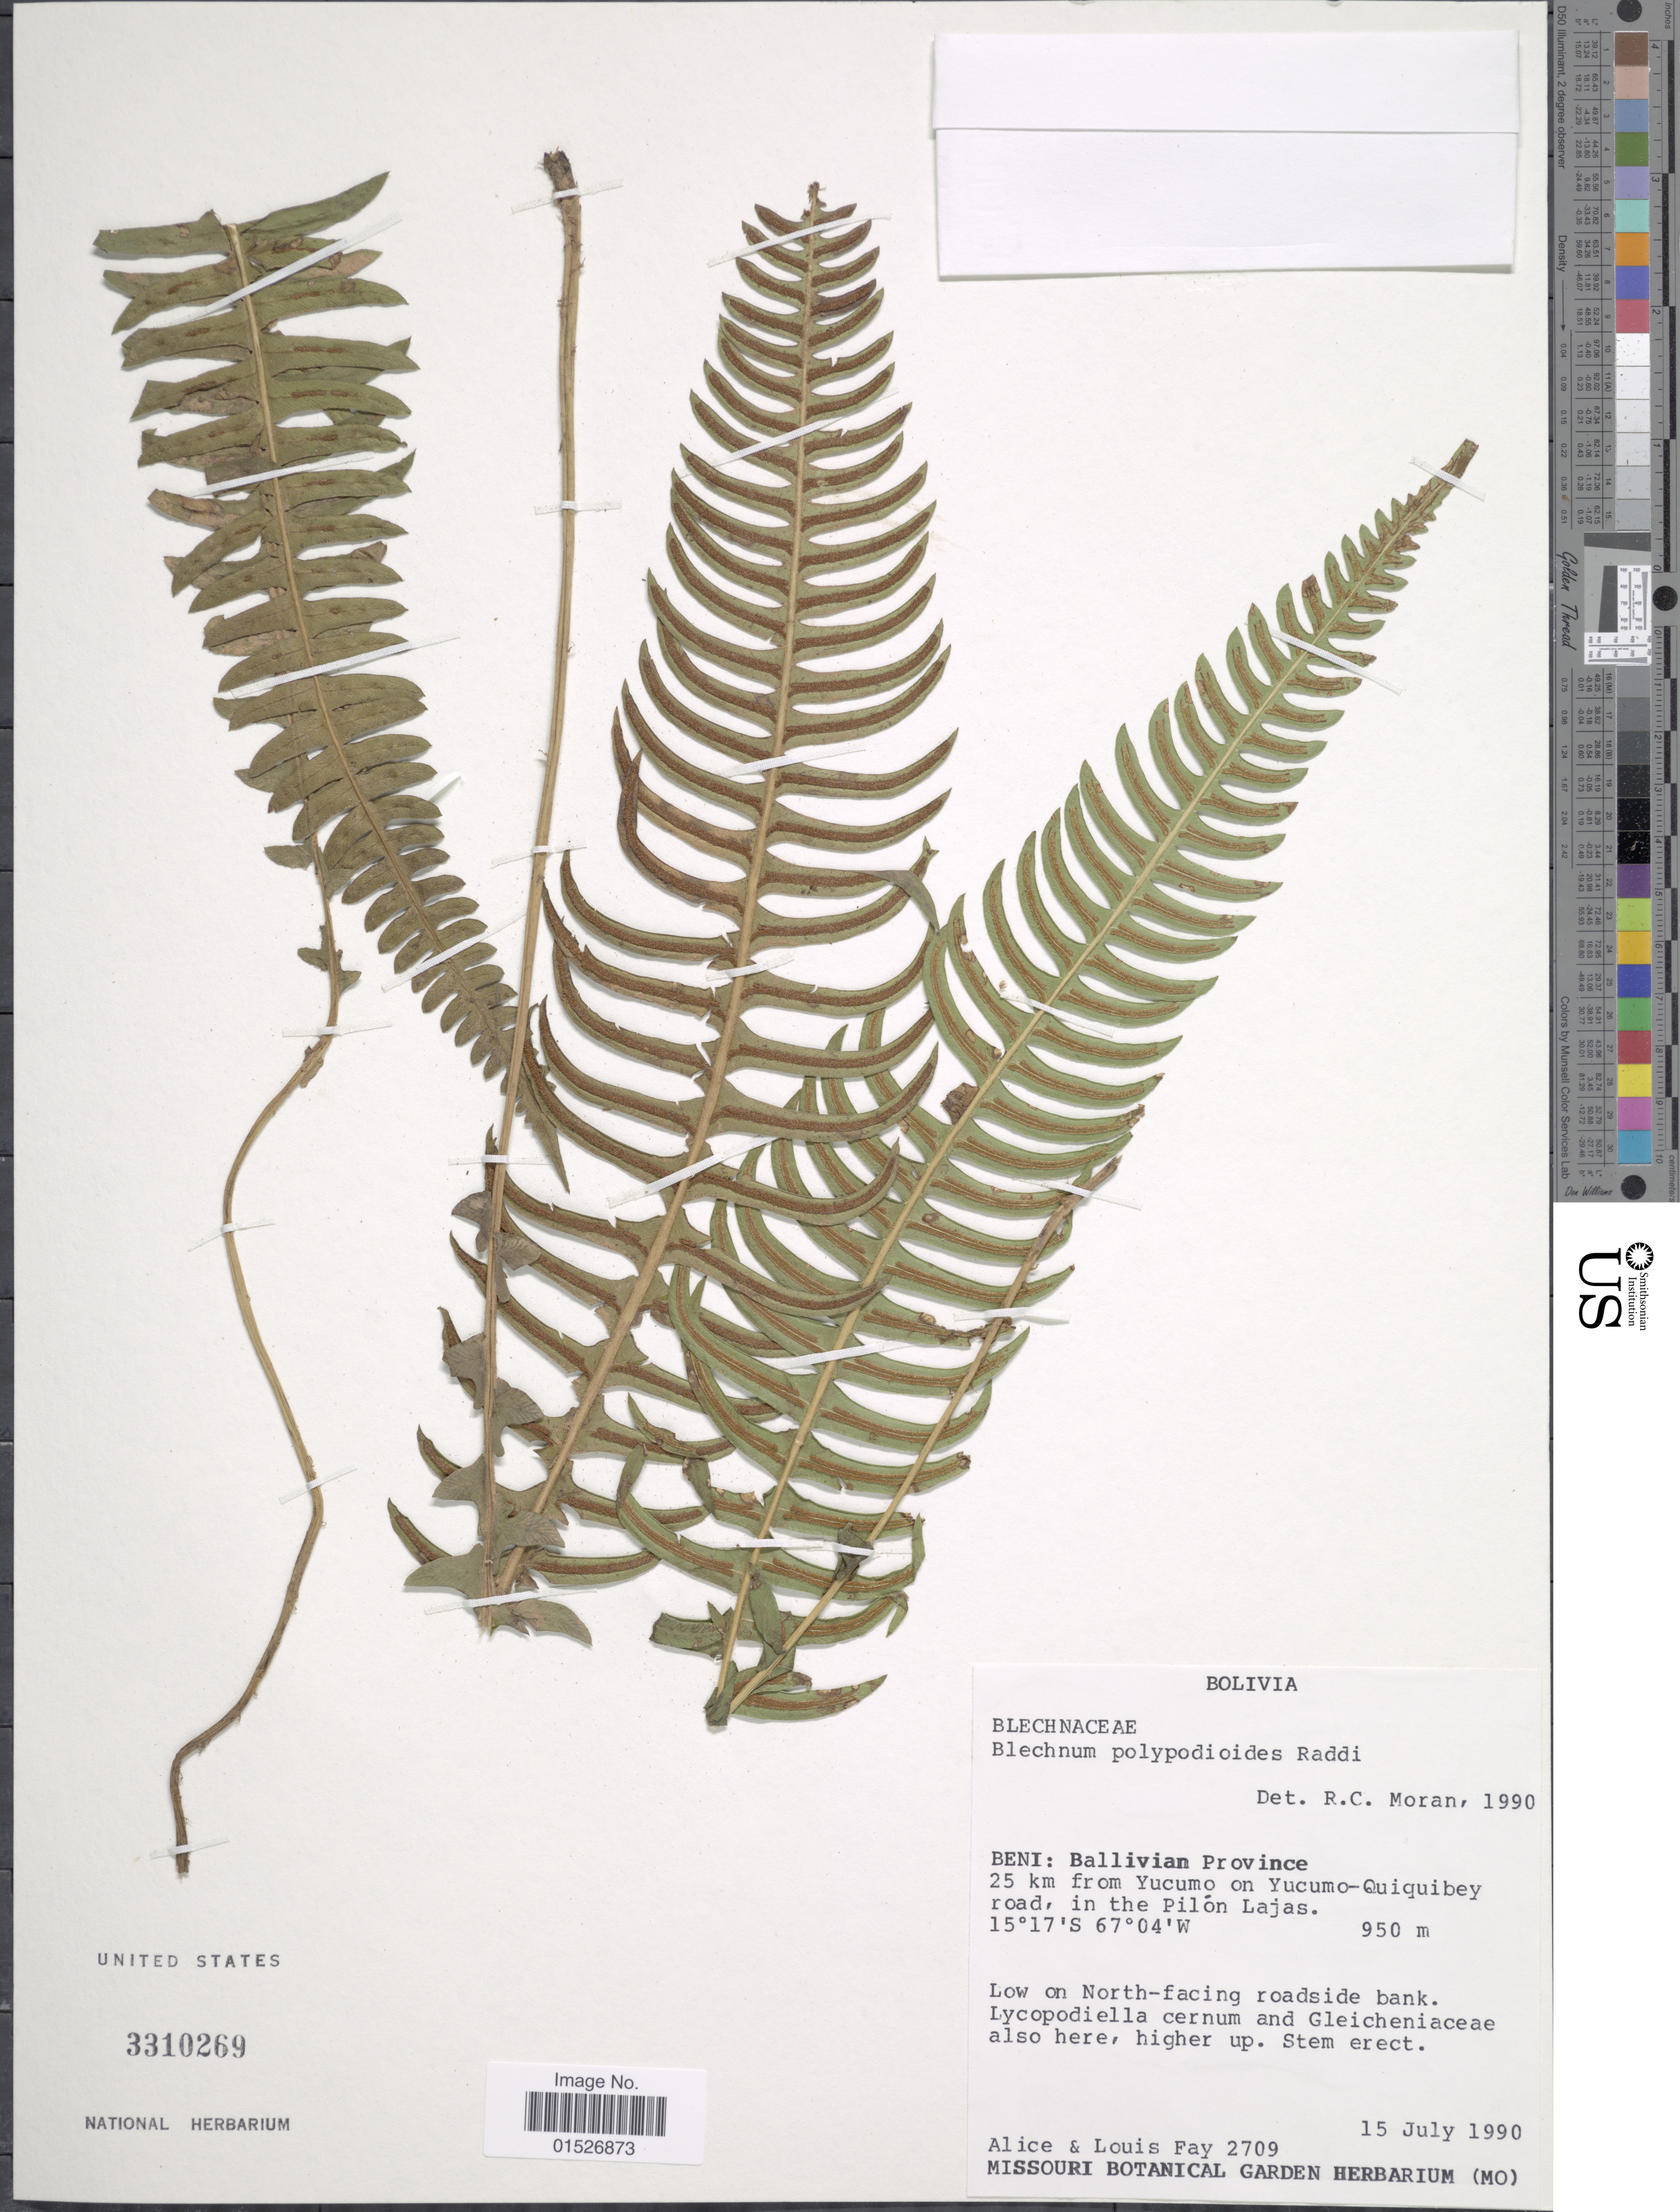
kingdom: Plantae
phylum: Tracheophyta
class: Polypodiopsida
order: Polypodiales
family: Blechnaceae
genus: Blechnum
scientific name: Blechnum polypodioides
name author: Raddi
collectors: A. Fay & L. Fay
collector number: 2709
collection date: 1990-07-15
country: Bolivia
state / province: Beni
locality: Beni: Ballivian Province. 25 km from Yucumo on Yucumo-Quiquibey road, in the Pilon Lajas.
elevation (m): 950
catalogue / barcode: US 3310269